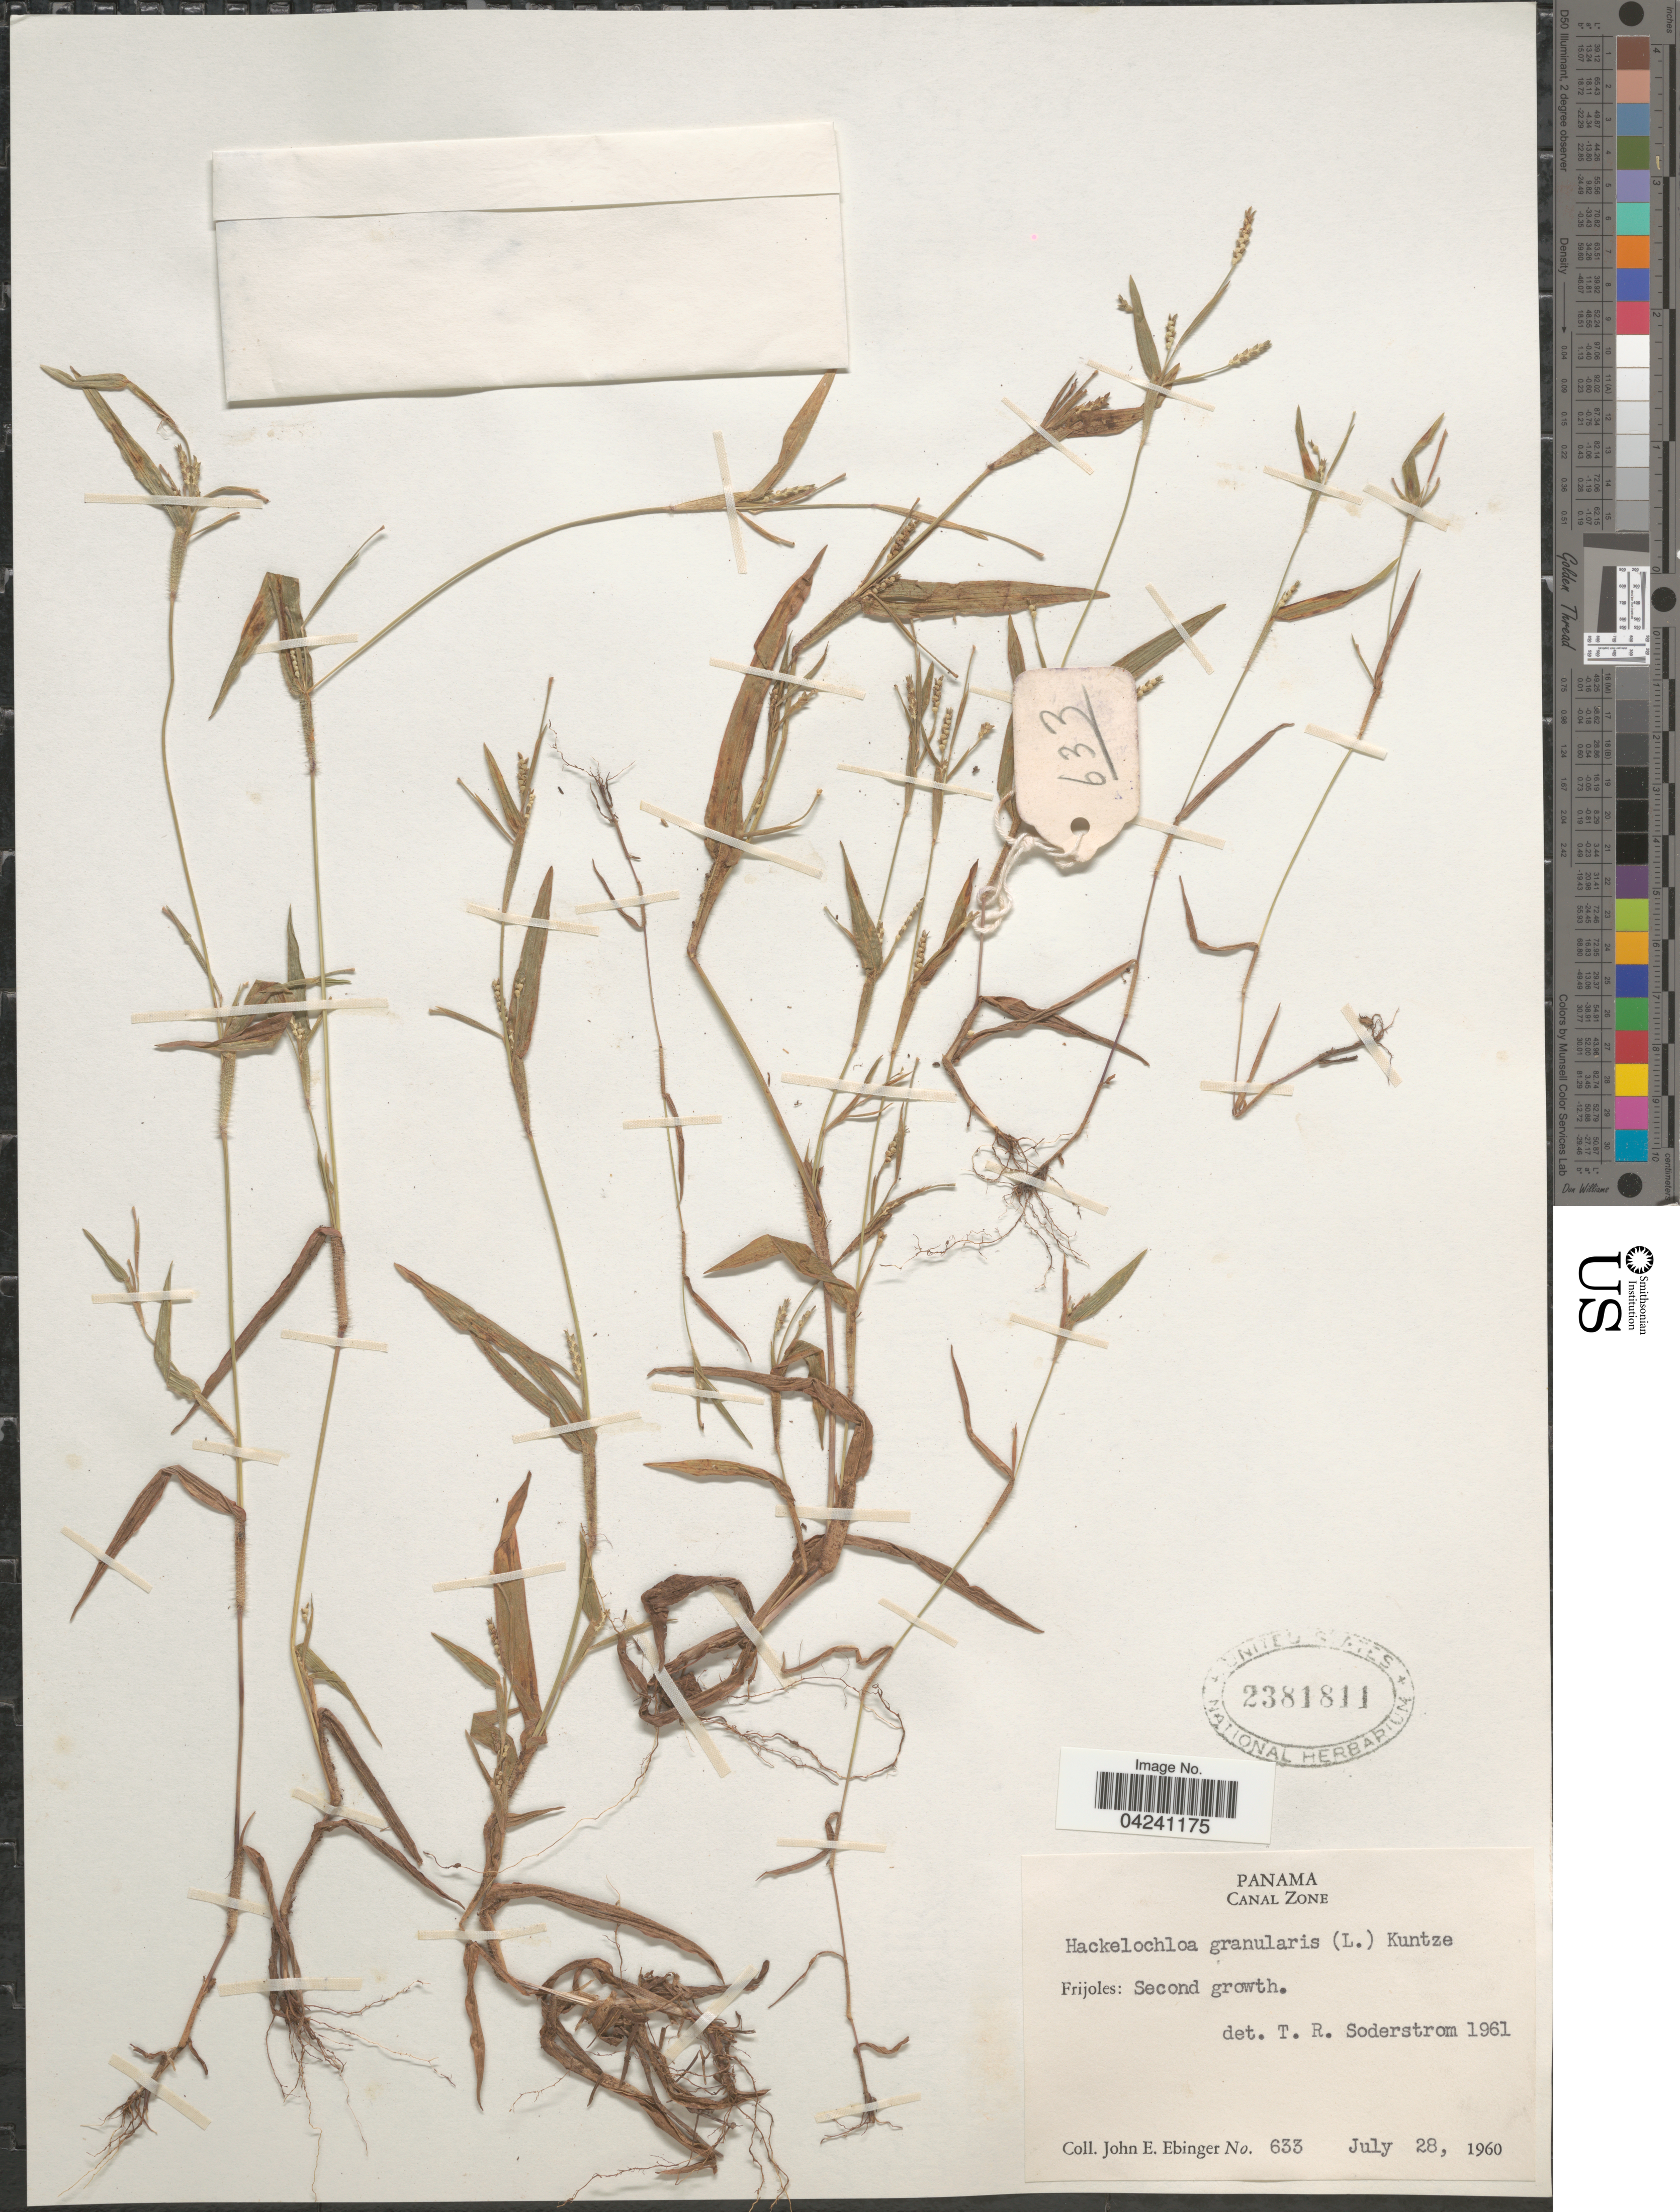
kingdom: Plantae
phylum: Tracheophyta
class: Liliopsida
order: Poales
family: Poaceae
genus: Hackelochloa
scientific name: Hackelochloa granularis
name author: (L.) Kuntze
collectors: J. Ebinger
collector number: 633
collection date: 1960-07-28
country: Panama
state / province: Colón / Panamá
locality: Canal Zone. Frijoles: Second growth.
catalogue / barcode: US 2381811